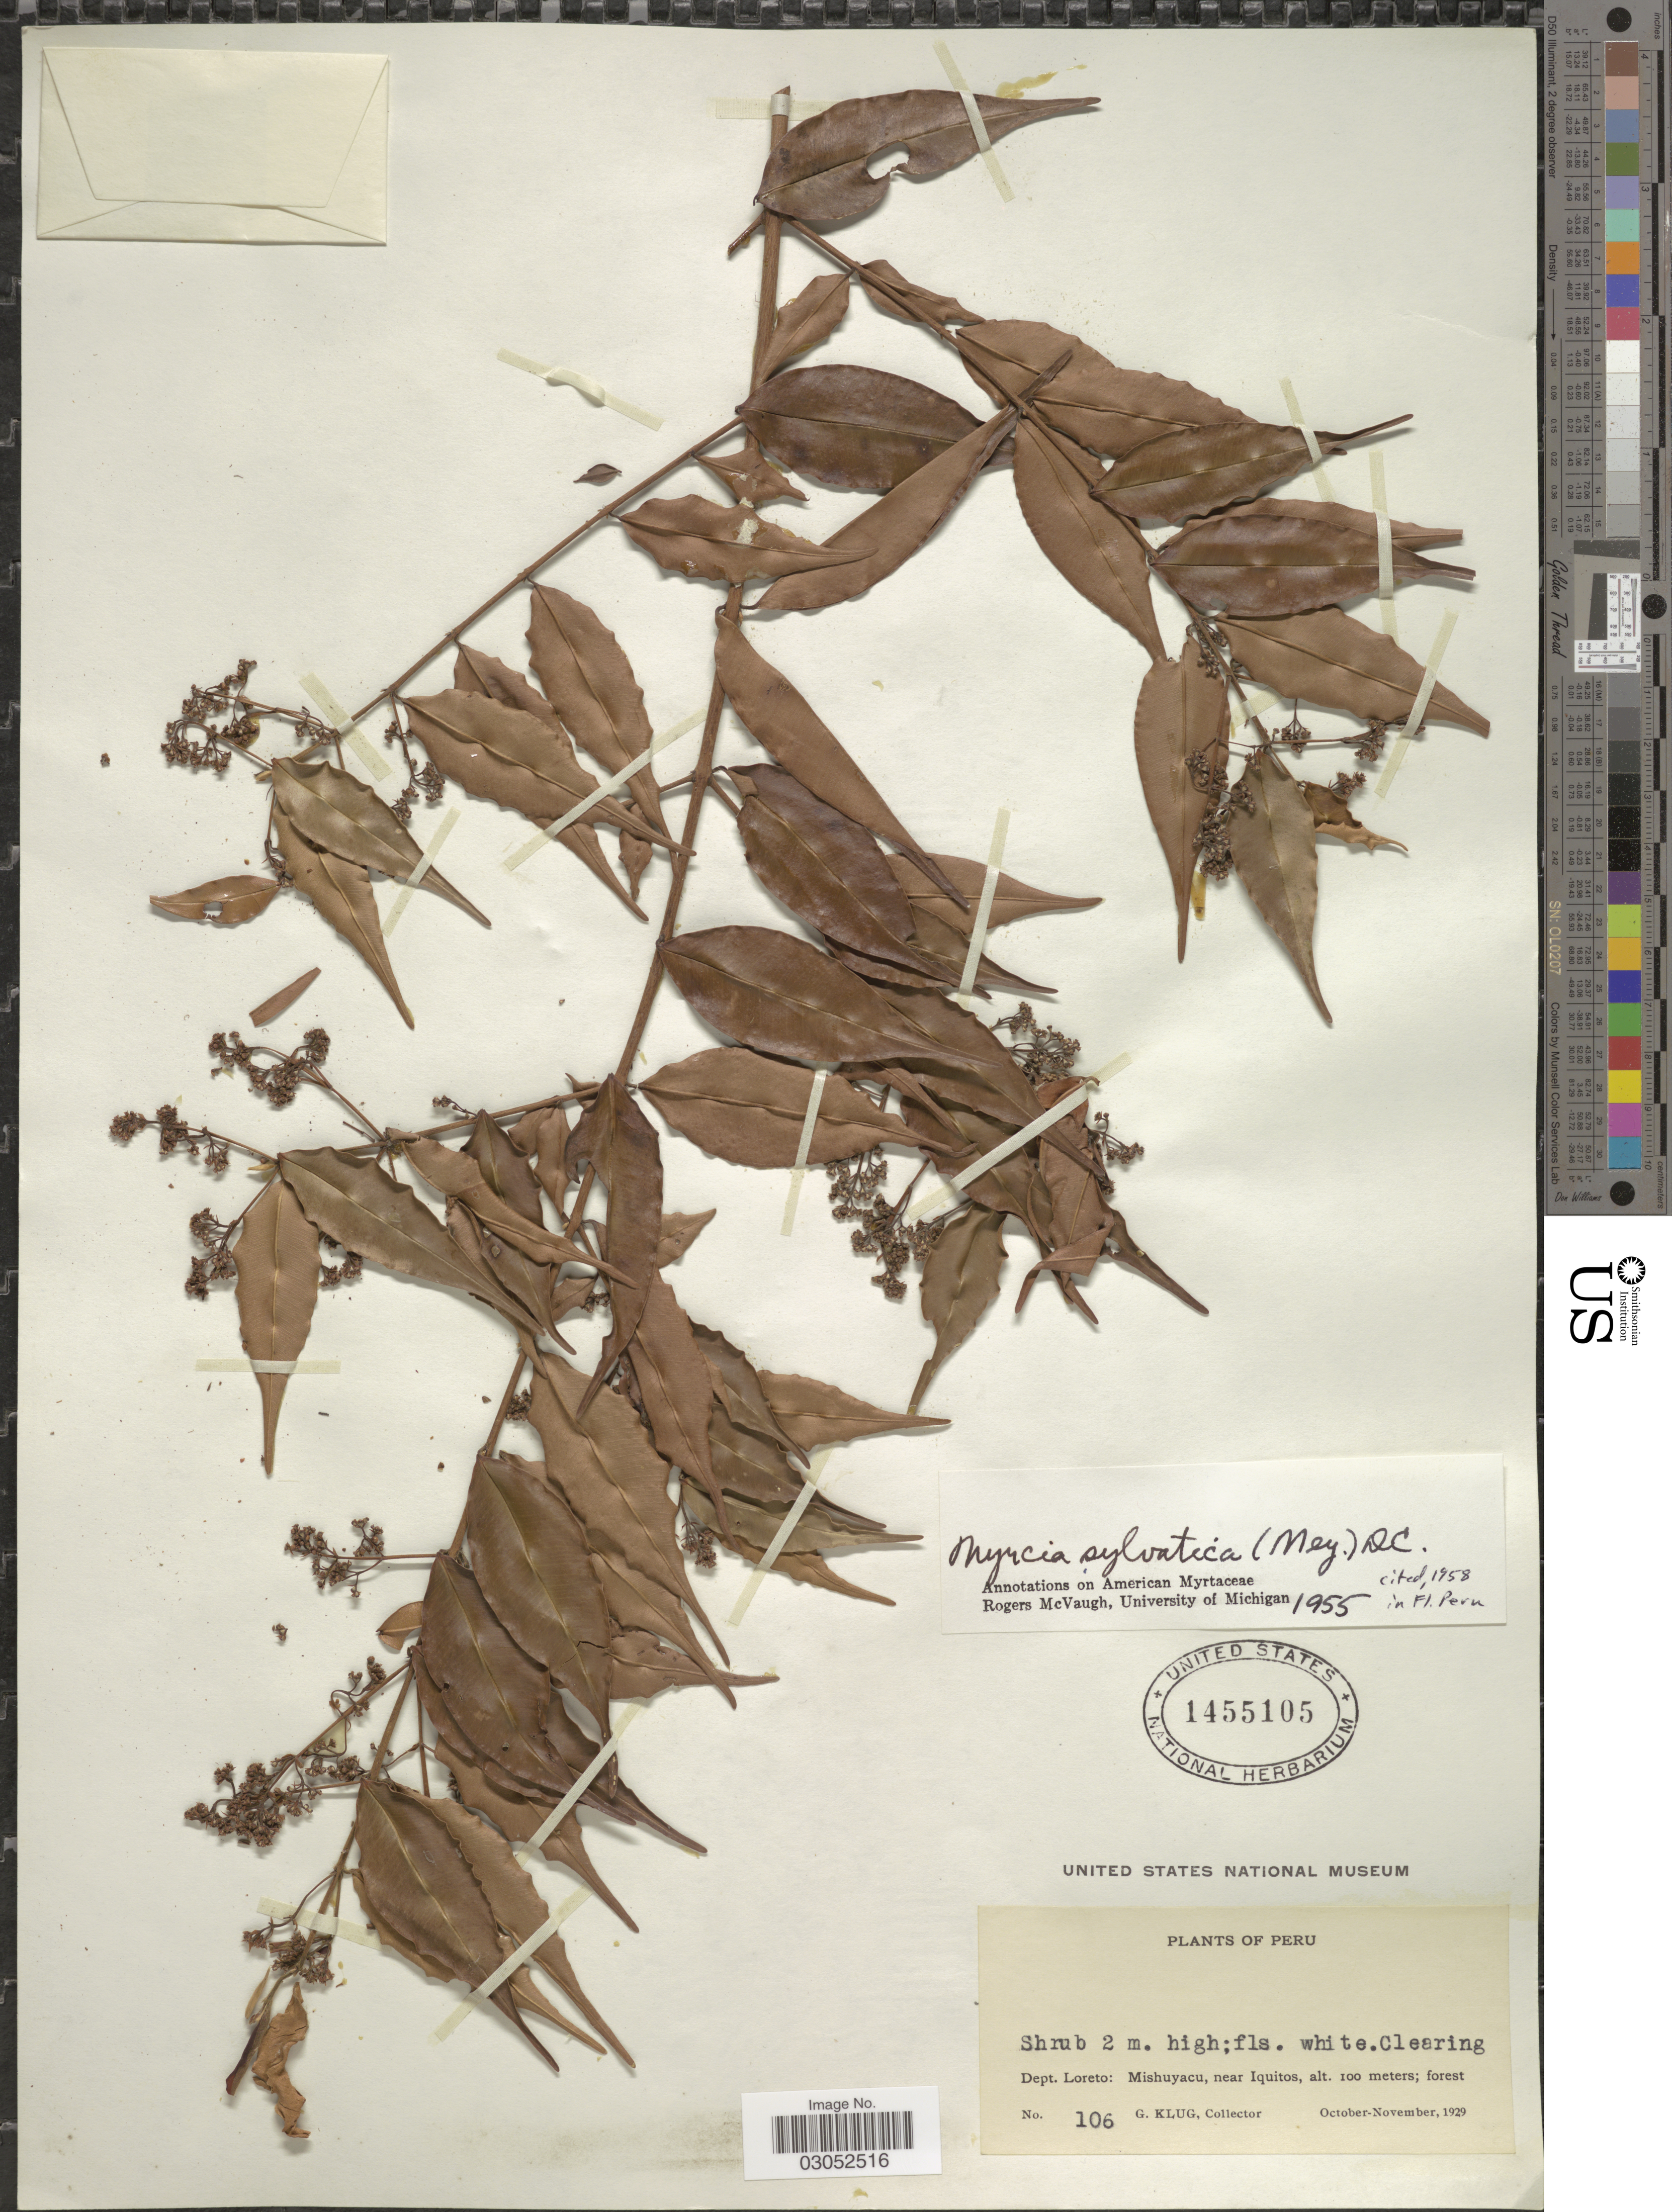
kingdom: Plantae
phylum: Tracheophyta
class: Magnoliopsida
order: Myrtales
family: Myrtaceae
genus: Myrcia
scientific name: Myrcia sylvatica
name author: (G. Mey.) DC.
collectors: G. Klug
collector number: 106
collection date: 1929-10/1929-11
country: Peru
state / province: Loreto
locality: Dept. Loreto: Mishuyacu, near Iquitos.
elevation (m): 100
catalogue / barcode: US 1455105